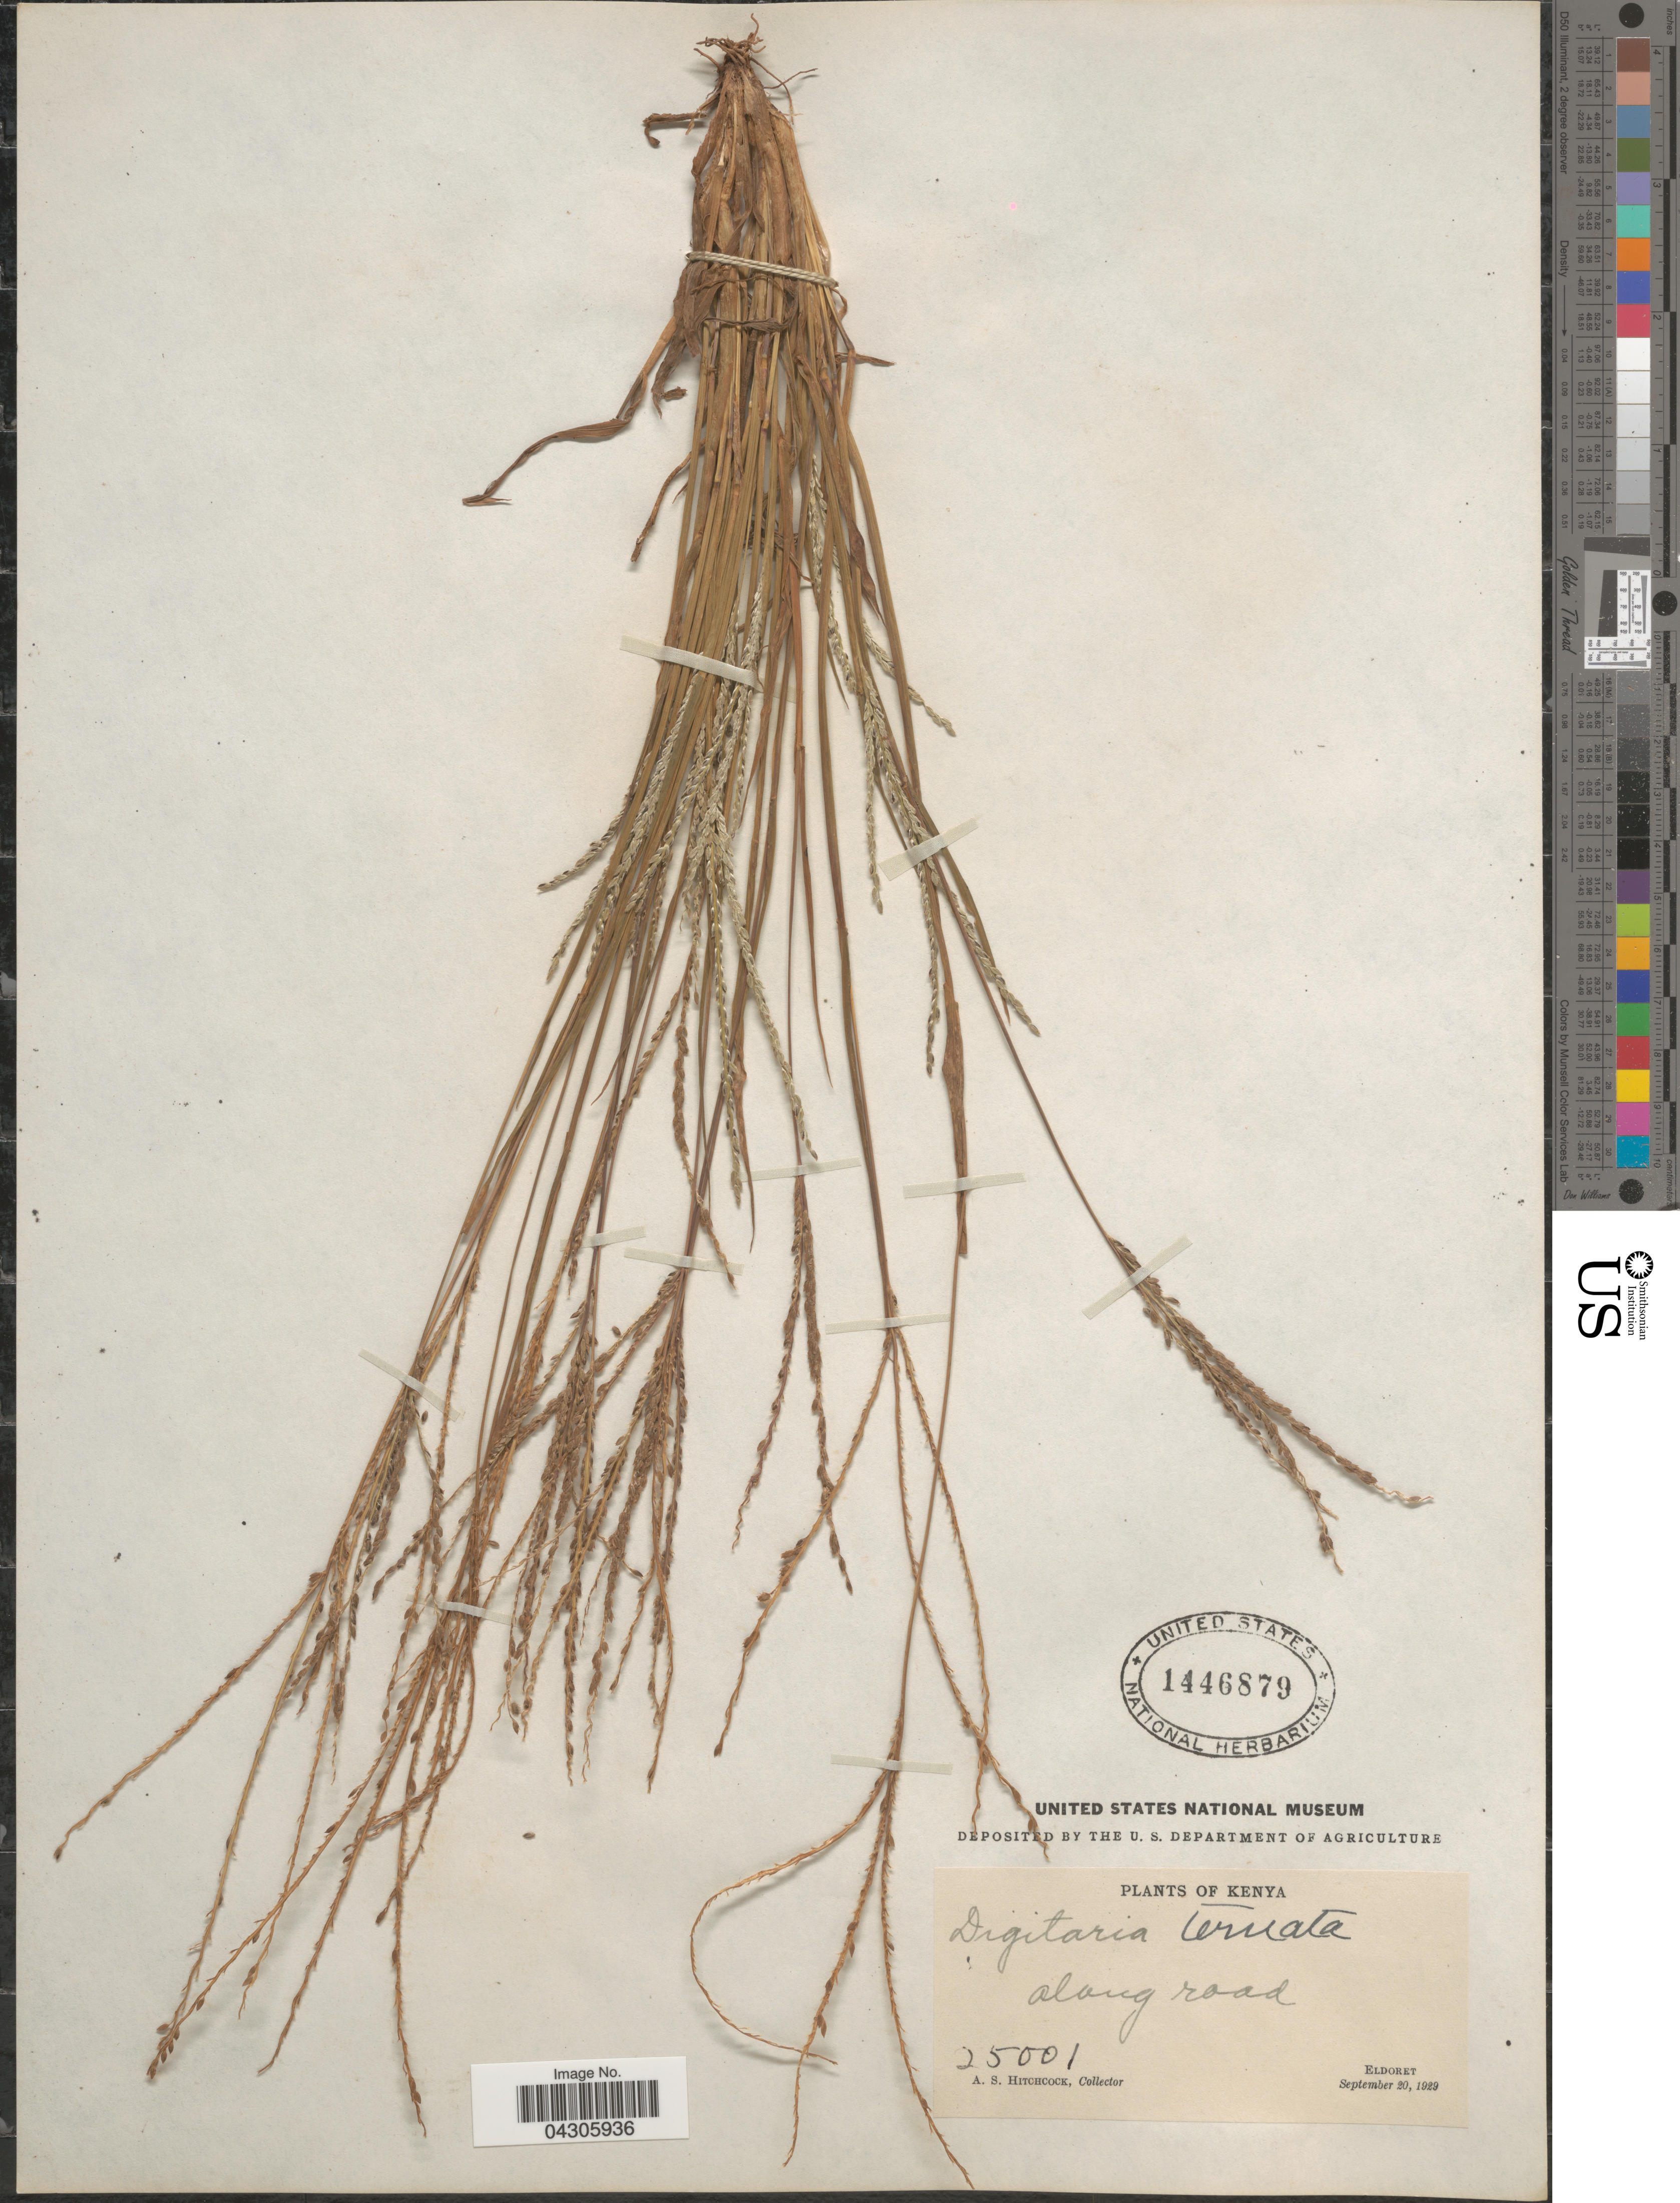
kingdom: Plantae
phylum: Tracheophyta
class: Liliopsida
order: Poales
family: Poaceae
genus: Digitaria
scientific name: Digitaria ternata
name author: (Hochr. ex A. Rich.) Stapf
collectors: A. S. Hitchcock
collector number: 25001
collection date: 1929-09-20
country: Kenya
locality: Along road. Eldoret.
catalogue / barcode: US 1446879